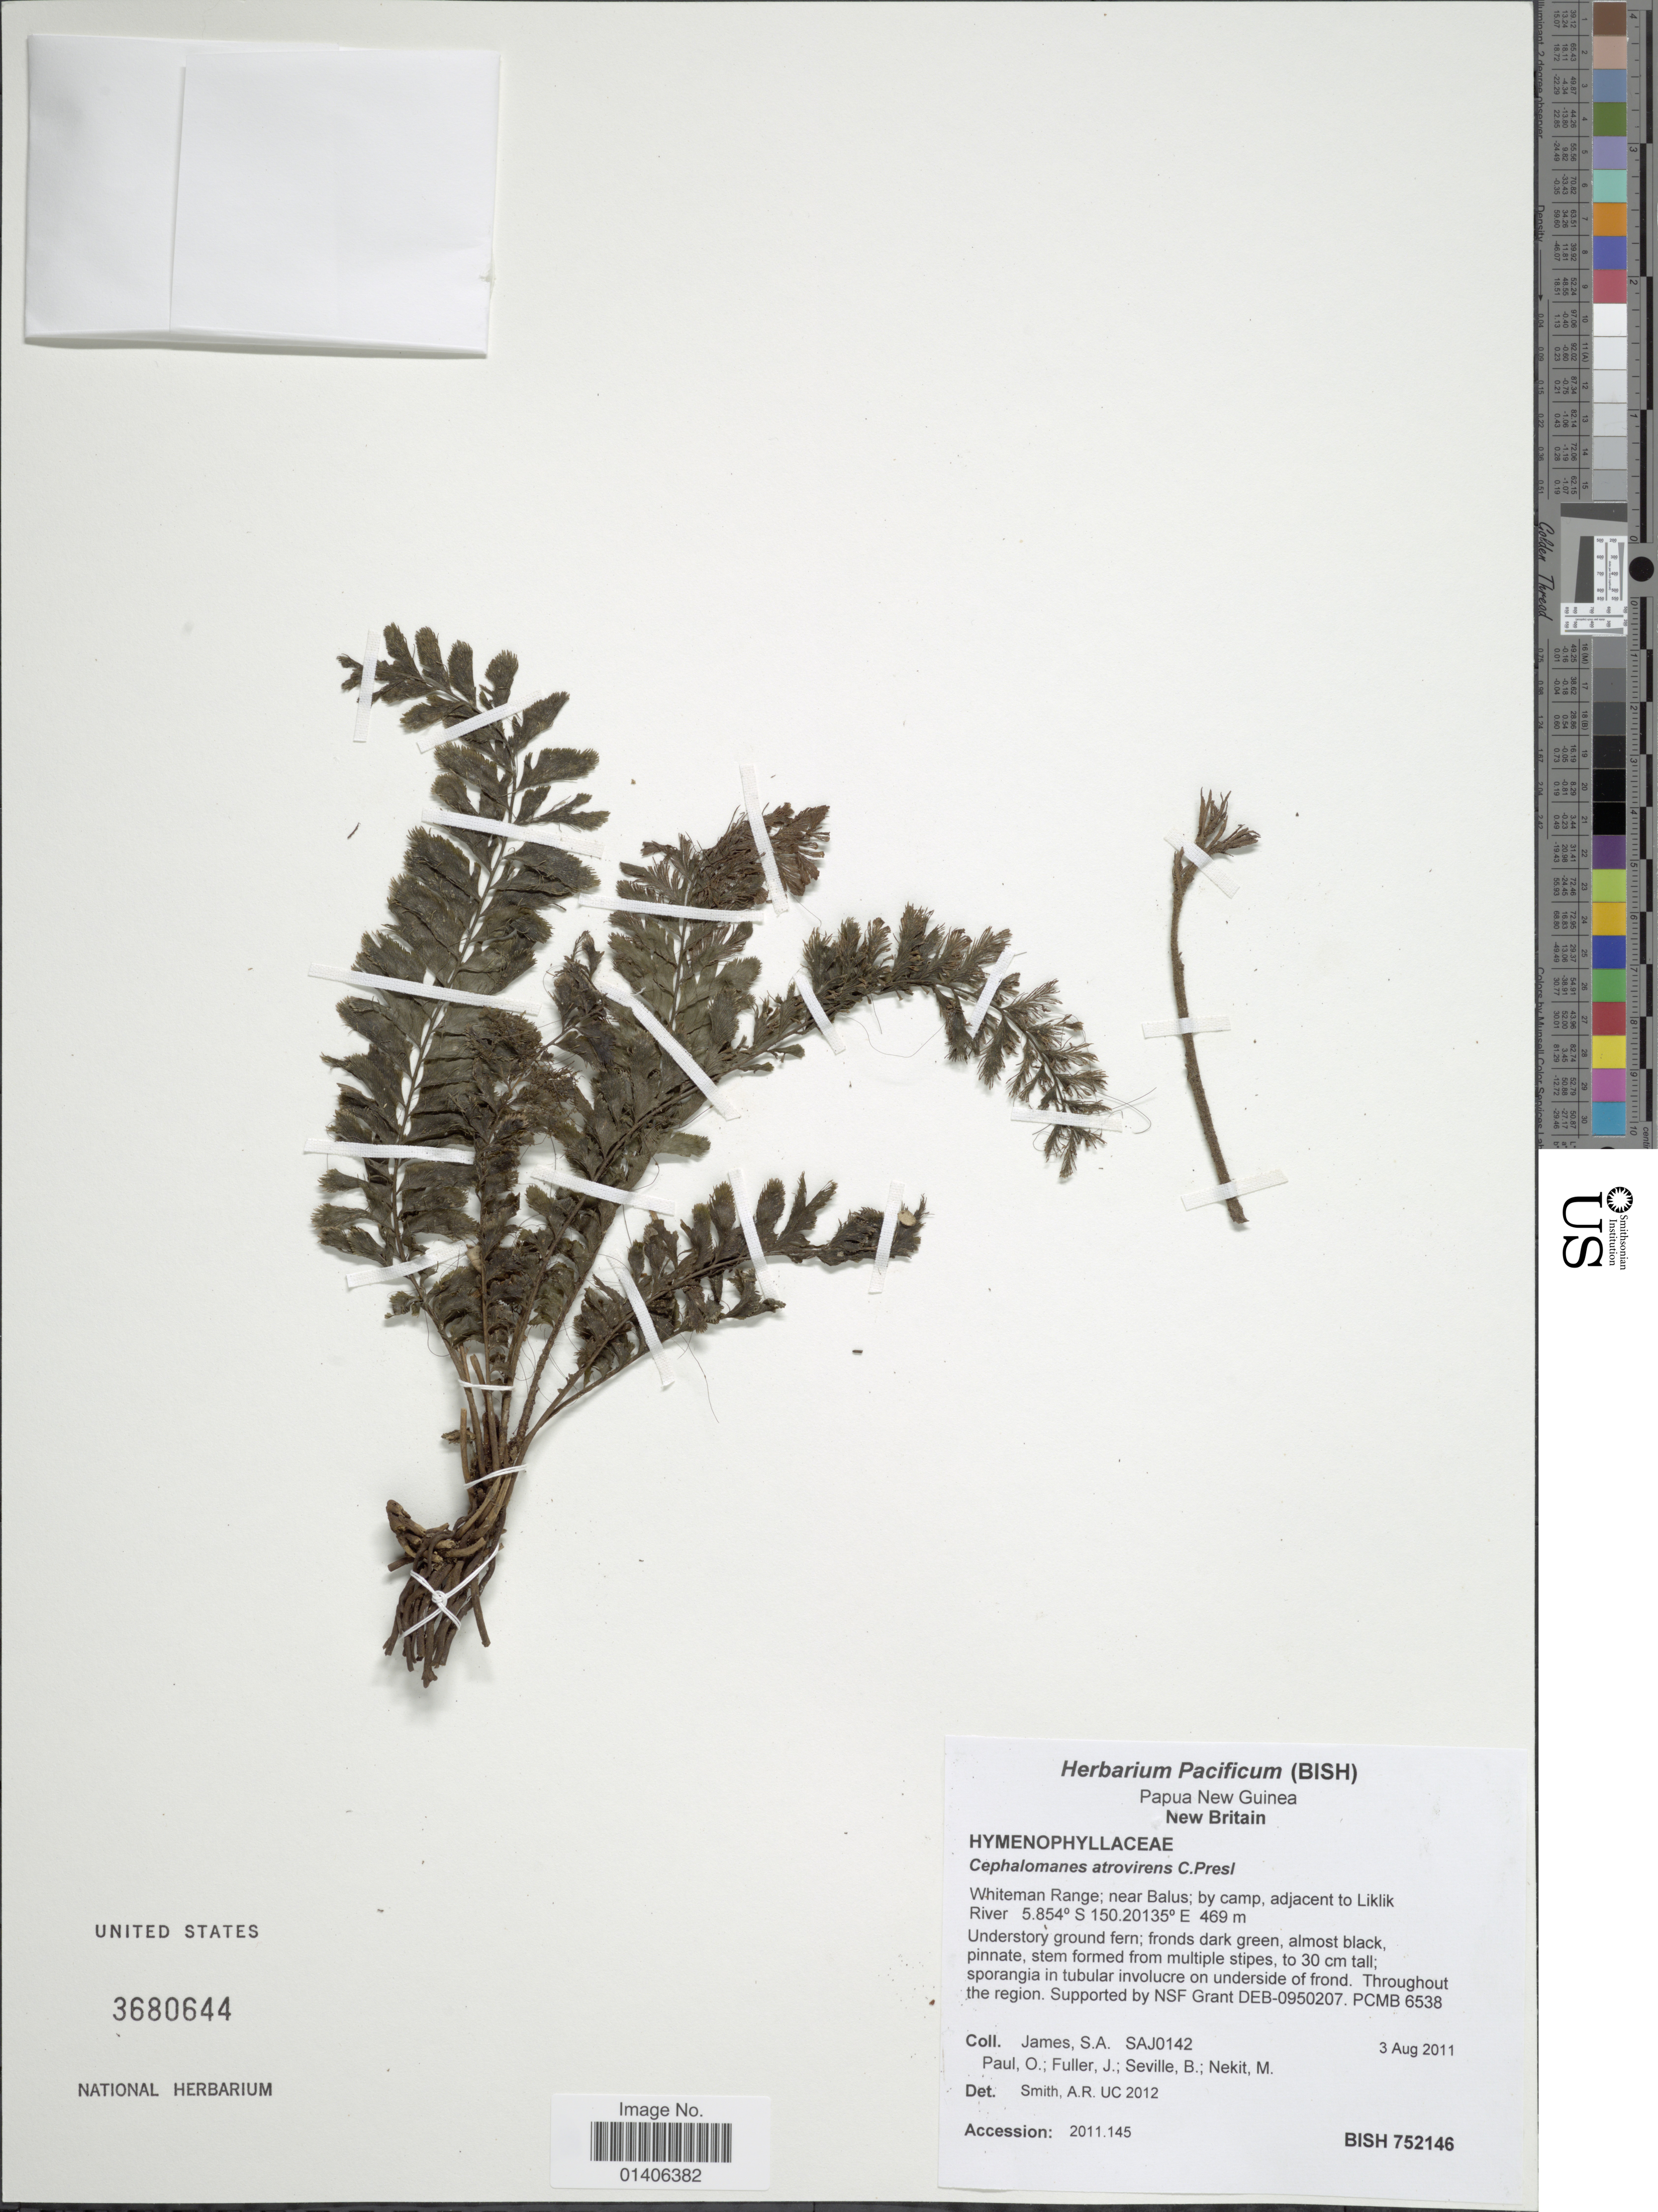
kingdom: Plantae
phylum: Tracheophyta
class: Polypodiopsida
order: Hymenophyllales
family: Hymenophyllaceae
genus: Cephalomanes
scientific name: Cephalomanes atrovirens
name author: C. Presl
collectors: S. James, O. Paul, J. B. Fuller, B. Seville & M. Nekit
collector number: SAJ0142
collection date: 2011-08-03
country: Papua New Guinea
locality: New Britain, Whiteman Range; near Balus; by camp, adjacent to Liklik River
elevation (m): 469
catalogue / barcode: US 3680644